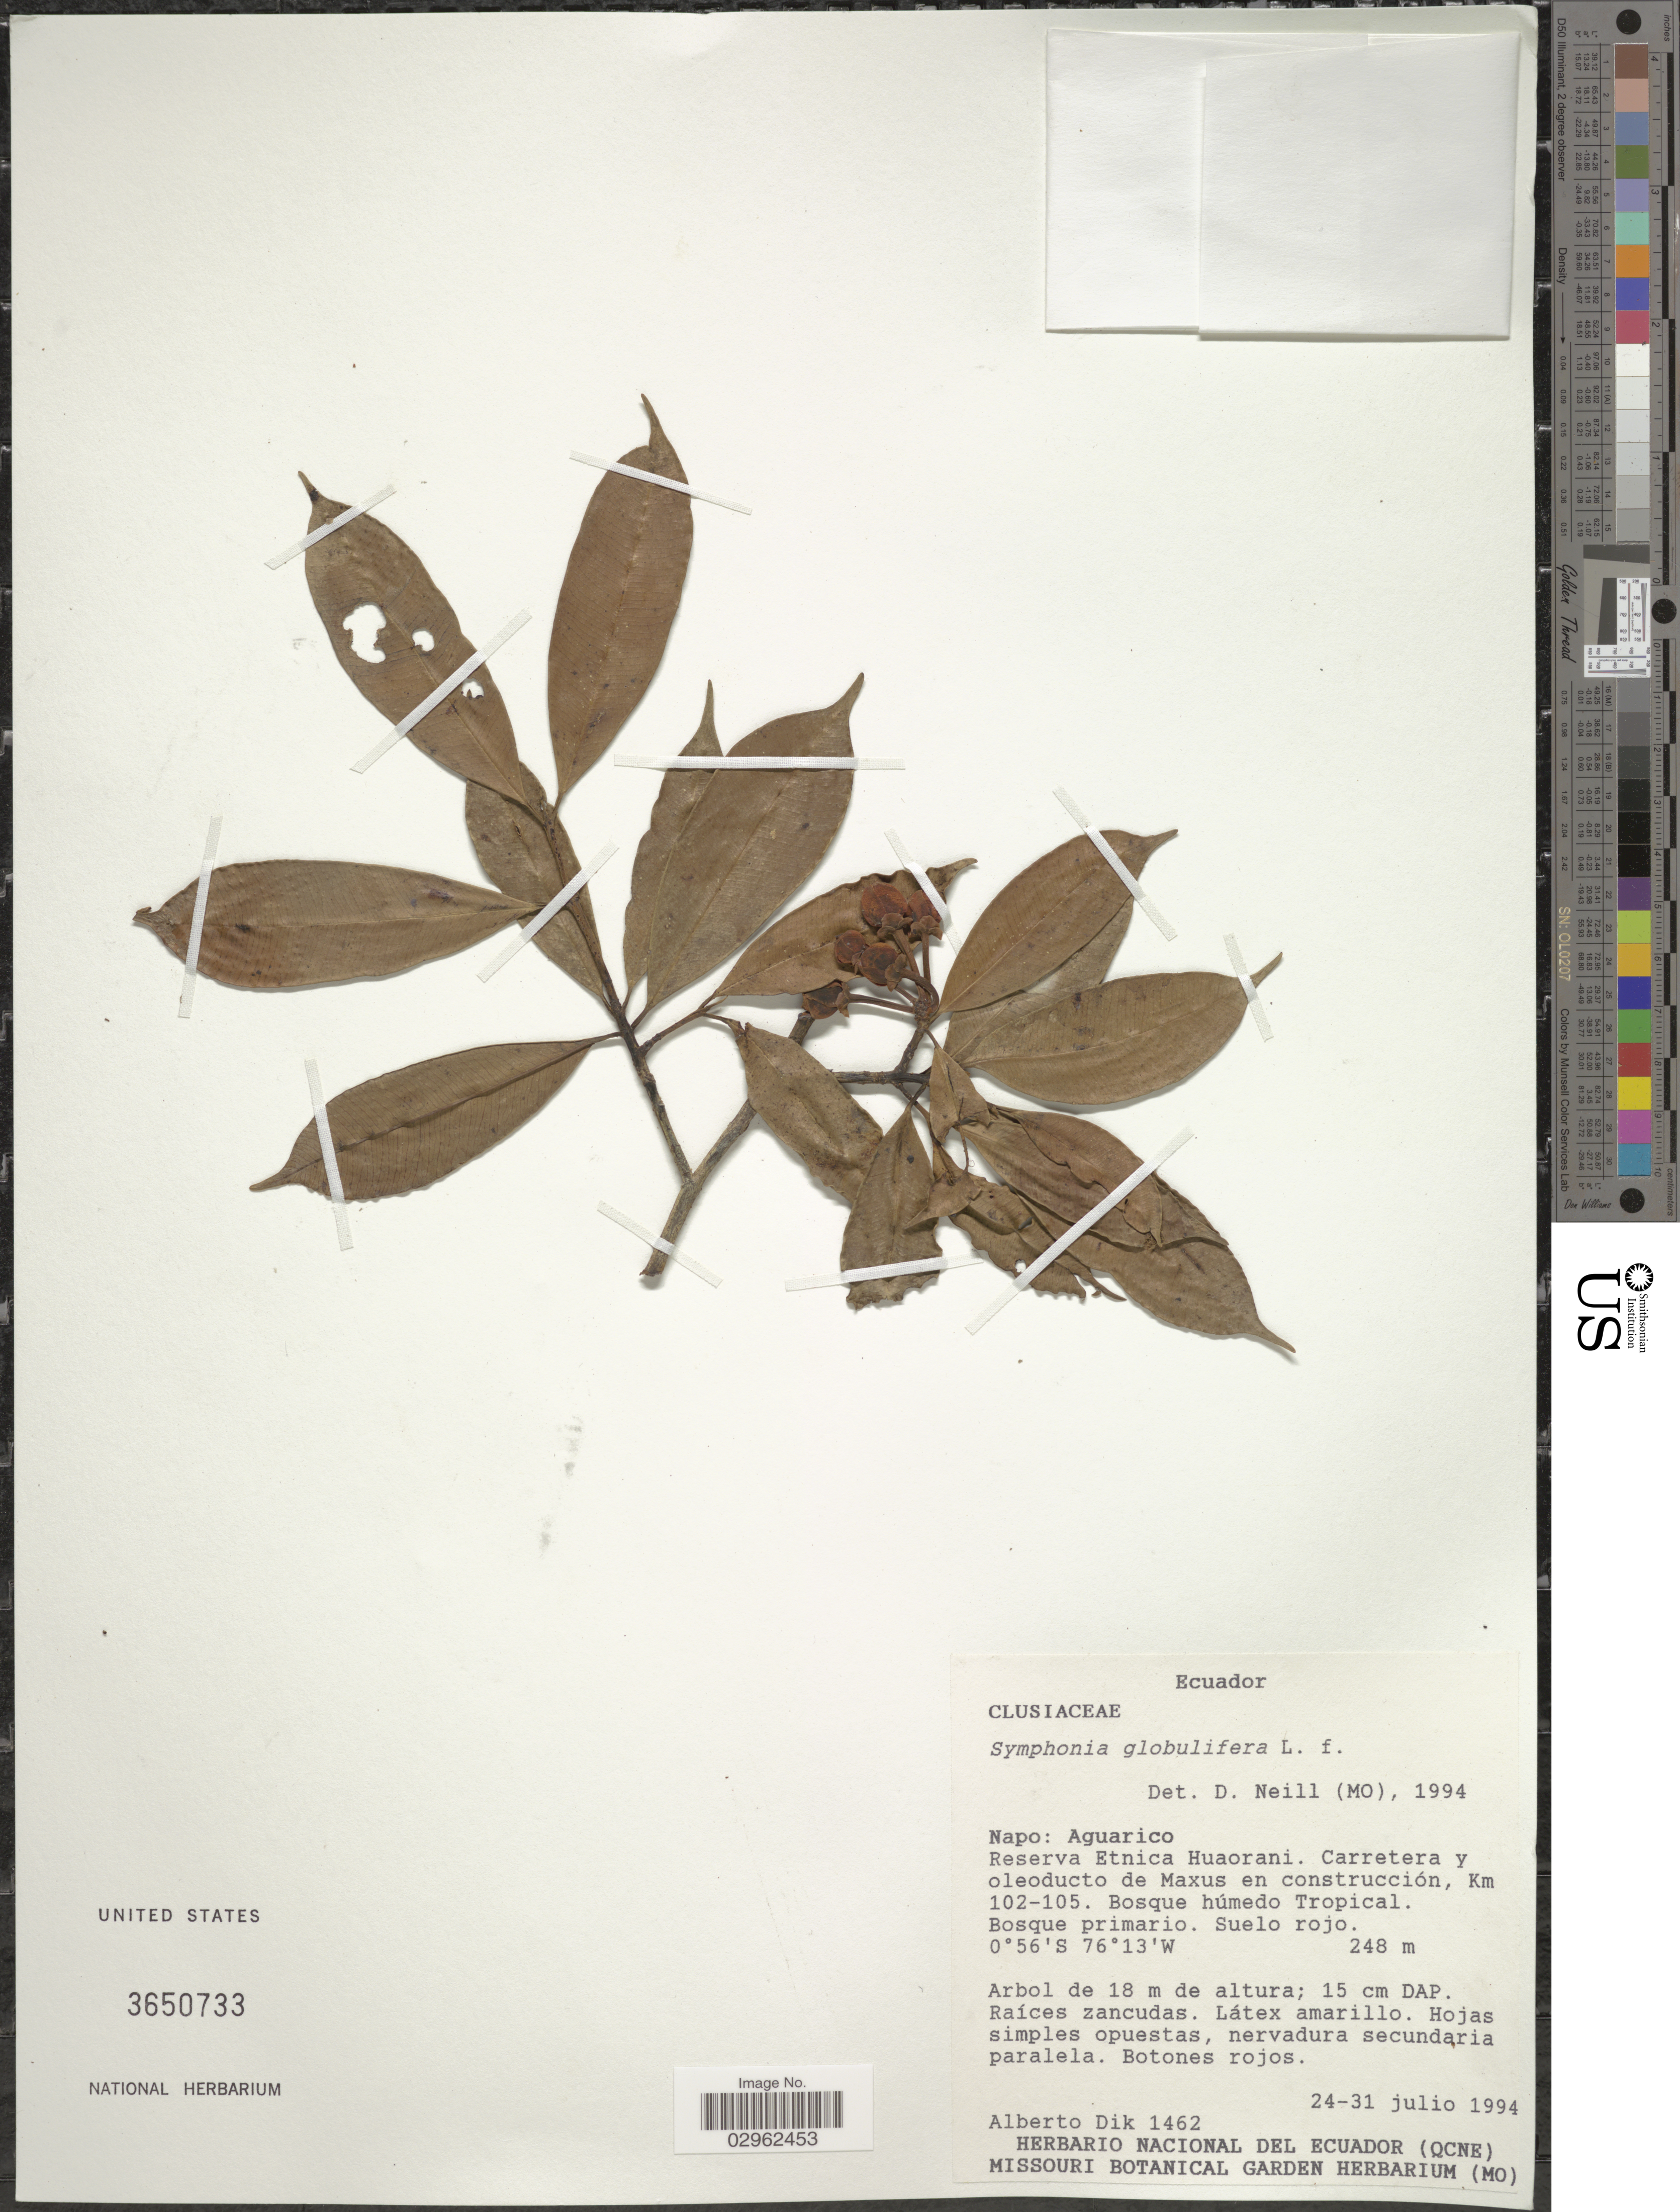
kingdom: Plantae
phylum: Tracheophyta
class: Magnoliopsida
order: Malpighiales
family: Clusiaceae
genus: Symphonia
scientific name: Symphonia globulifera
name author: L. f.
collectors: A. Dik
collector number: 1462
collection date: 1994-07-24/1994-07-31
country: Ecuador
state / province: Napo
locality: Aguarico. Reserva Etnica Huaorani. Carretera y oleoducto de Maxus en construcción, Km 102-105.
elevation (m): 248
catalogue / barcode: US 3650733